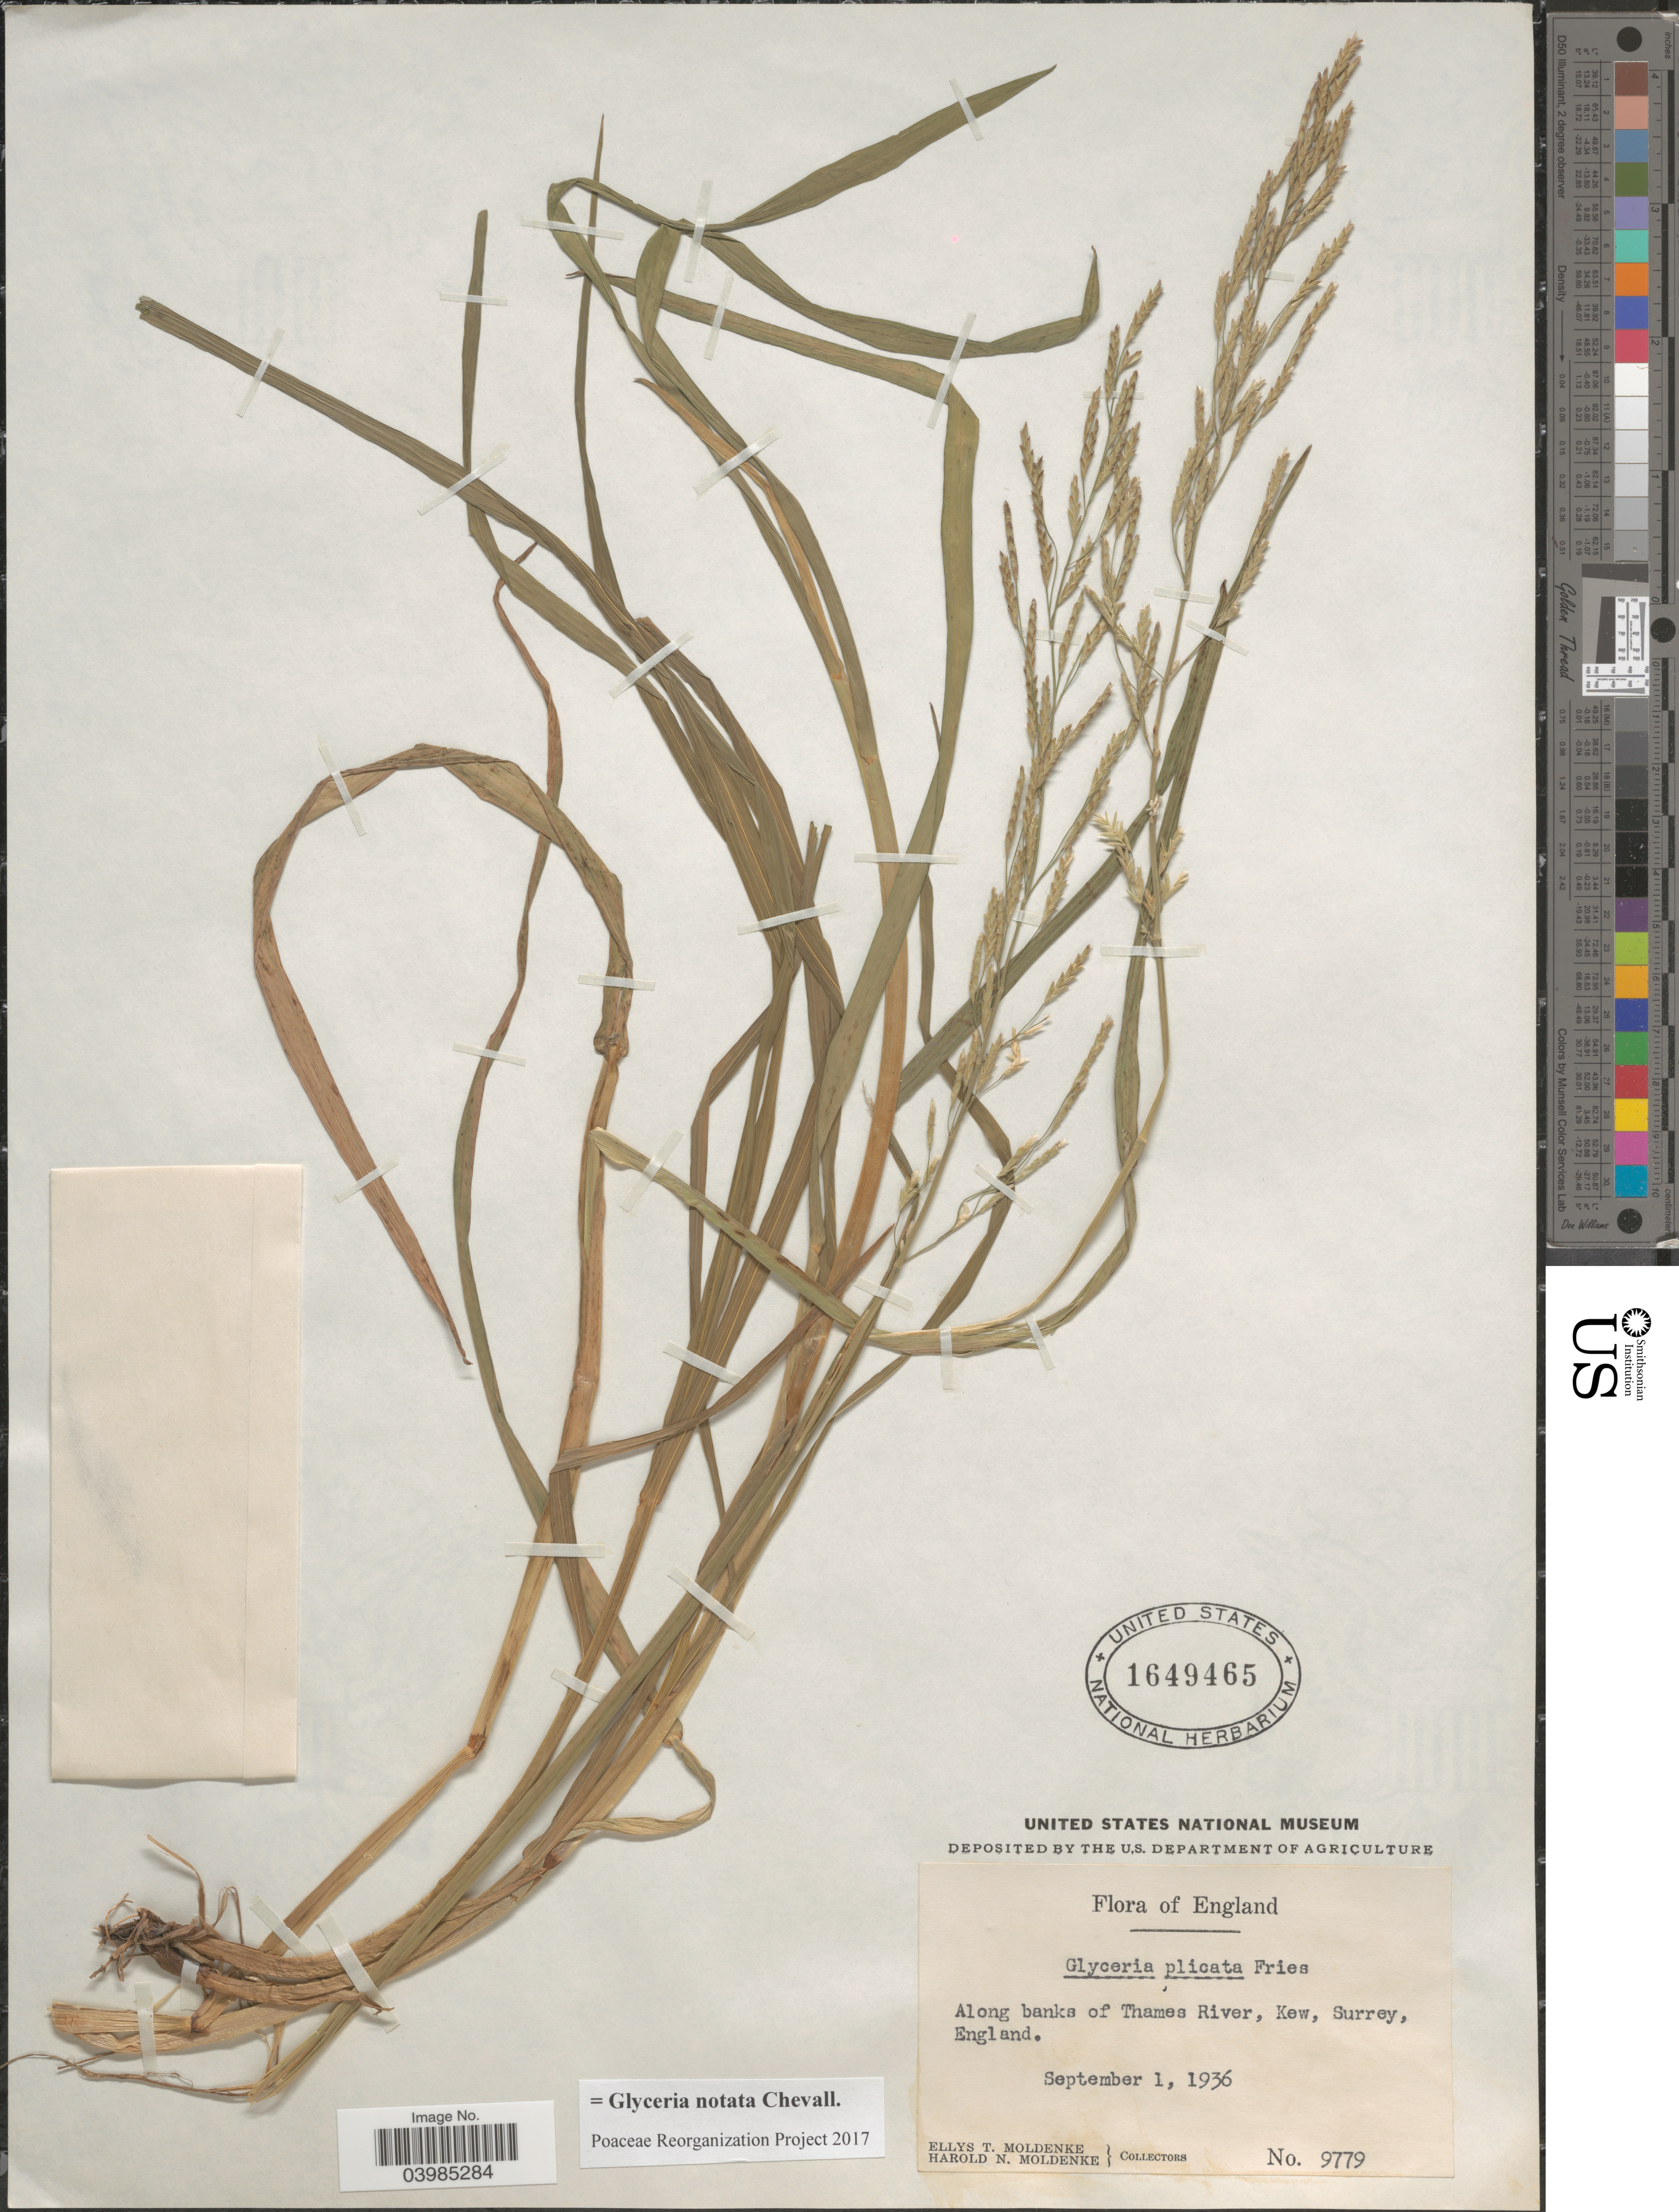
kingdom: Plantae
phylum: Tracheophyta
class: Liliopsida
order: Poales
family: Poaceae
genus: Glyceria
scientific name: Glyceria notata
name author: Chevall.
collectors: E. Moldenke & H. N. Moldenke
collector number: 9779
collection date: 1936-09-01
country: United Kingdom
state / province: England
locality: Along banks of Thames River, Kew, Surrey.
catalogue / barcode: US 1649465